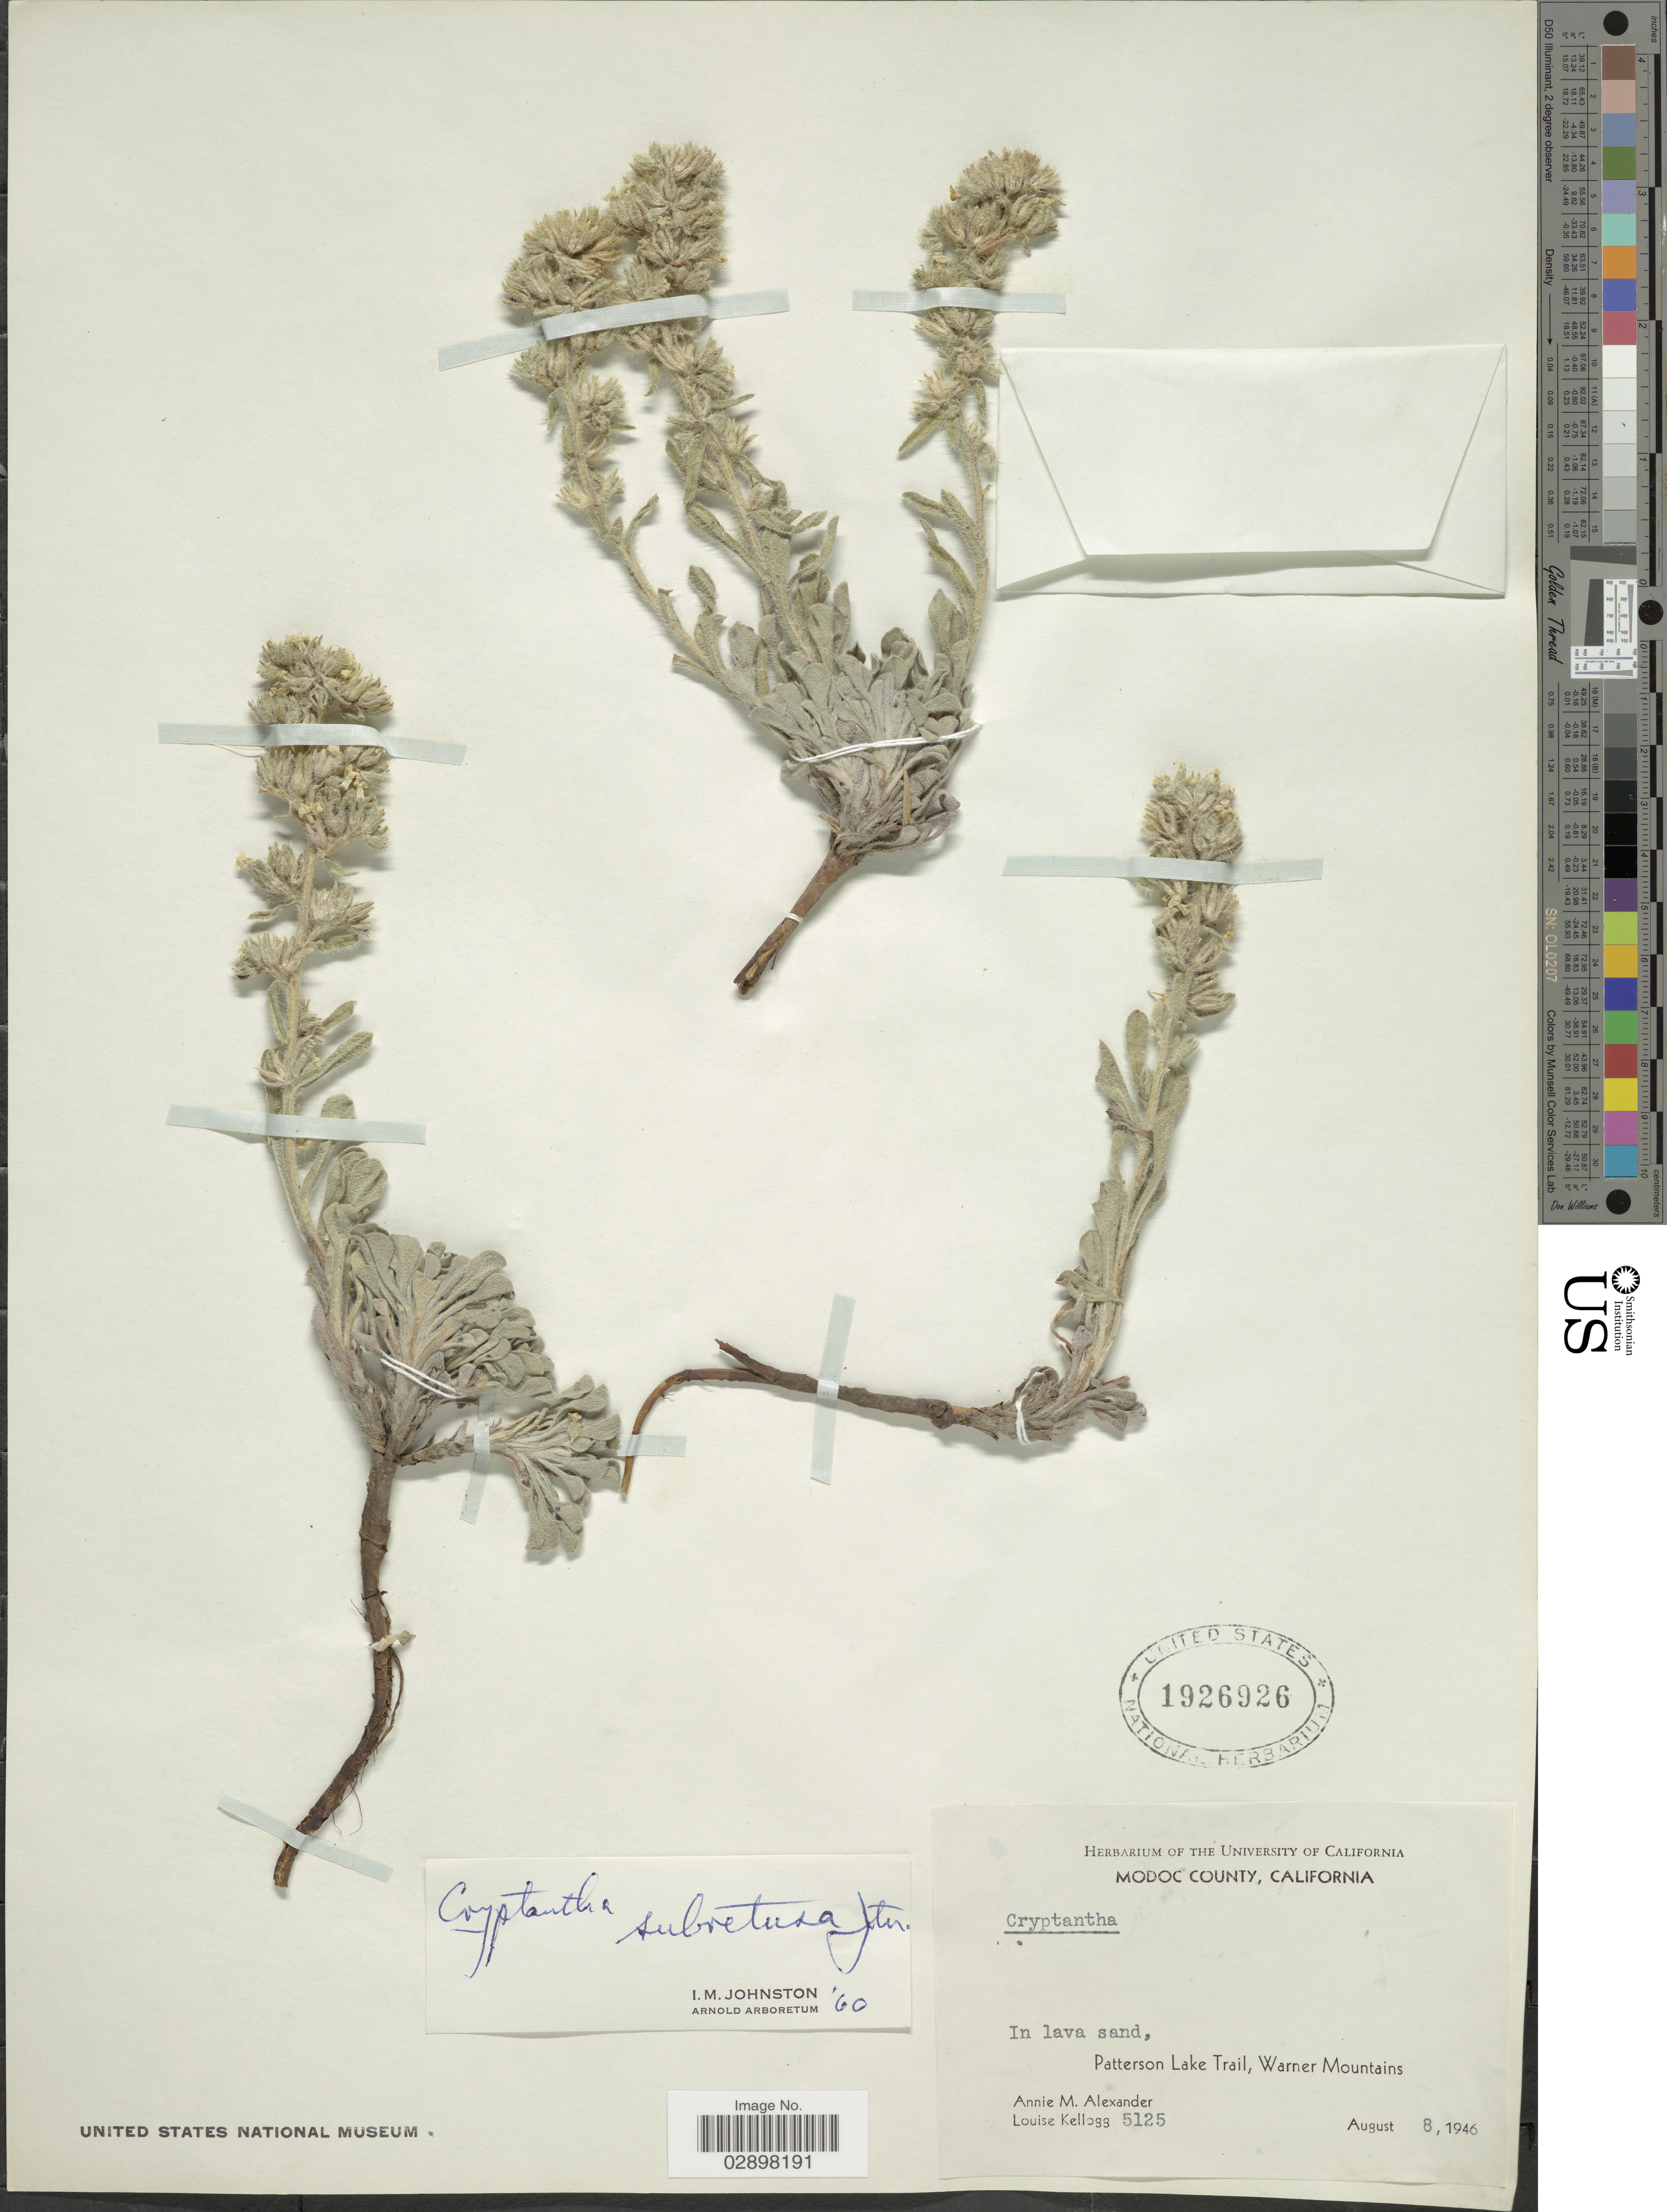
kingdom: Plantae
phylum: Tracheophyta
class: Magnoliopsida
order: Boraginales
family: Boraginaceae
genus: Cryptantha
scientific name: Cryptantha sobolifera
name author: Payson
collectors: A. M. Alexander & L. Kellogg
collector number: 5125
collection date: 1946-08-08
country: United States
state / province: California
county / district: Modoc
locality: Modoc County, Patterson Lake Trail, Warner Mountains.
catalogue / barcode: US 1926926